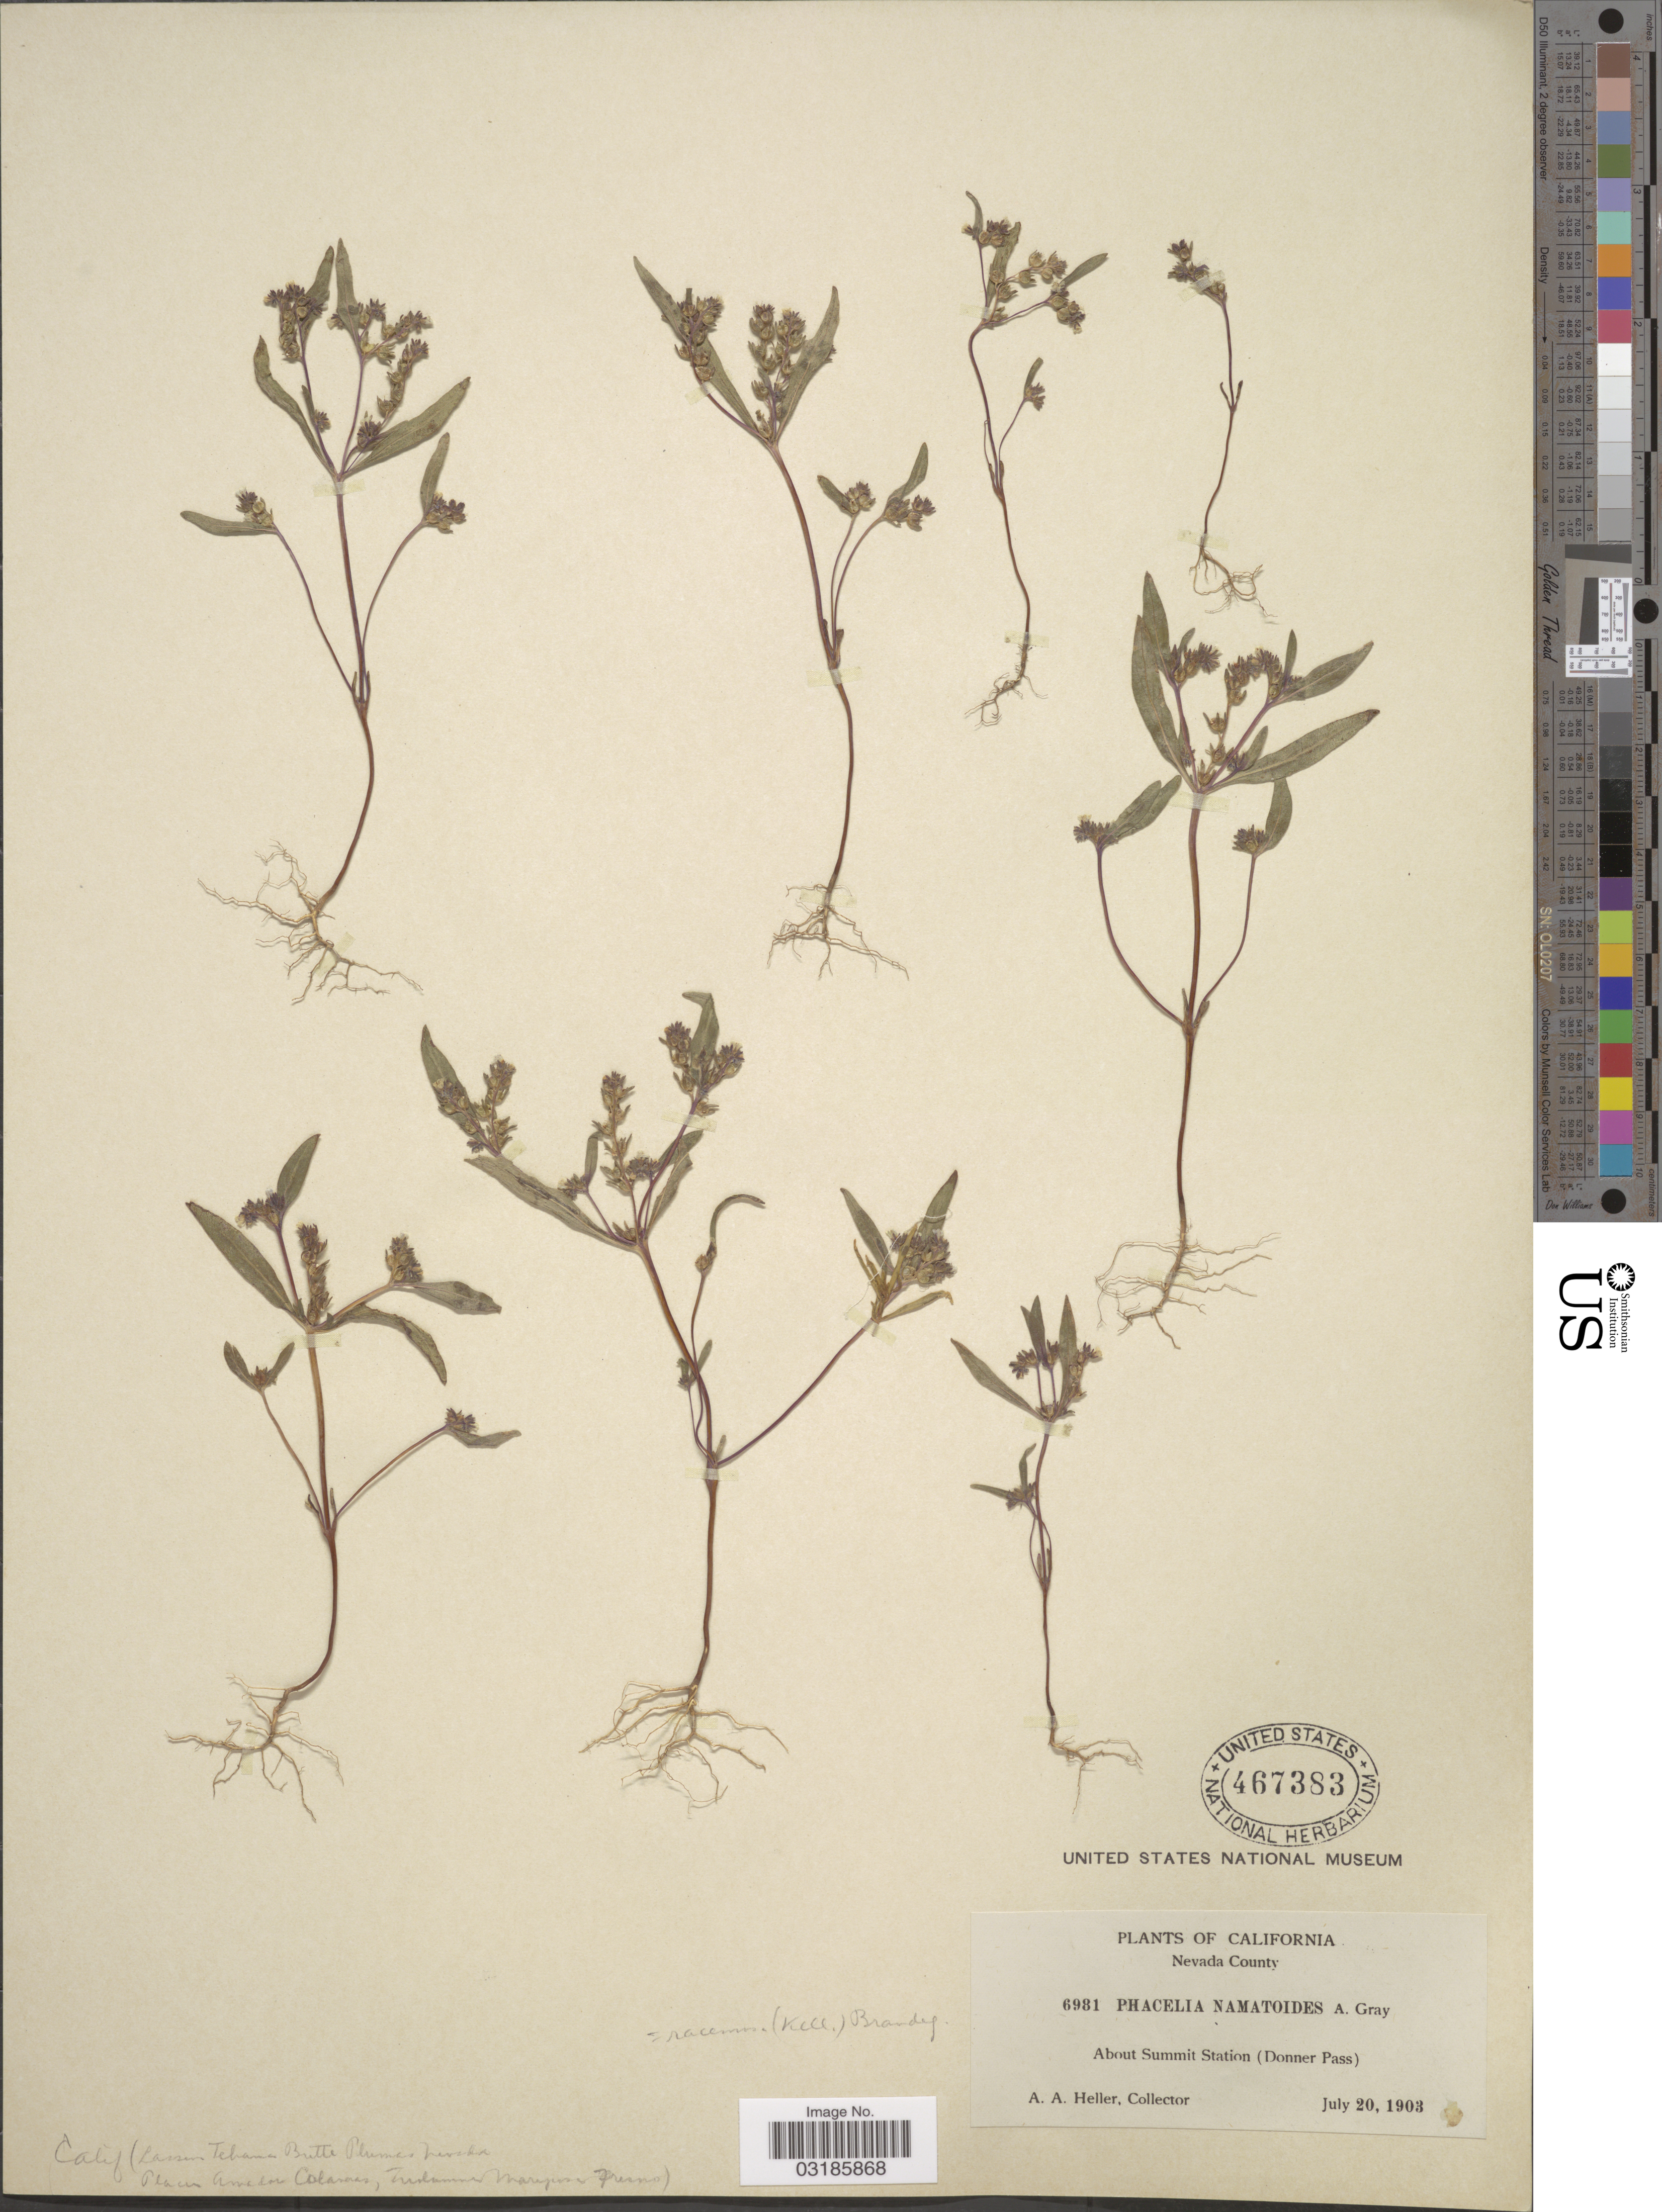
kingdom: Plantae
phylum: Tracheophyta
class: Magnoliopsida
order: Boraginales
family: Hydrophyllaceae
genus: Phacelia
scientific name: Phacelia racemosa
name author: (Kellogg) A. Heller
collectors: A. A. Heller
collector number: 6981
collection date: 1903-07-20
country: United States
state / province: California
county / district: Nevada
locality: Nevada County. About Summit Station (Donner Pass).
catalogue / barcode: US 467383